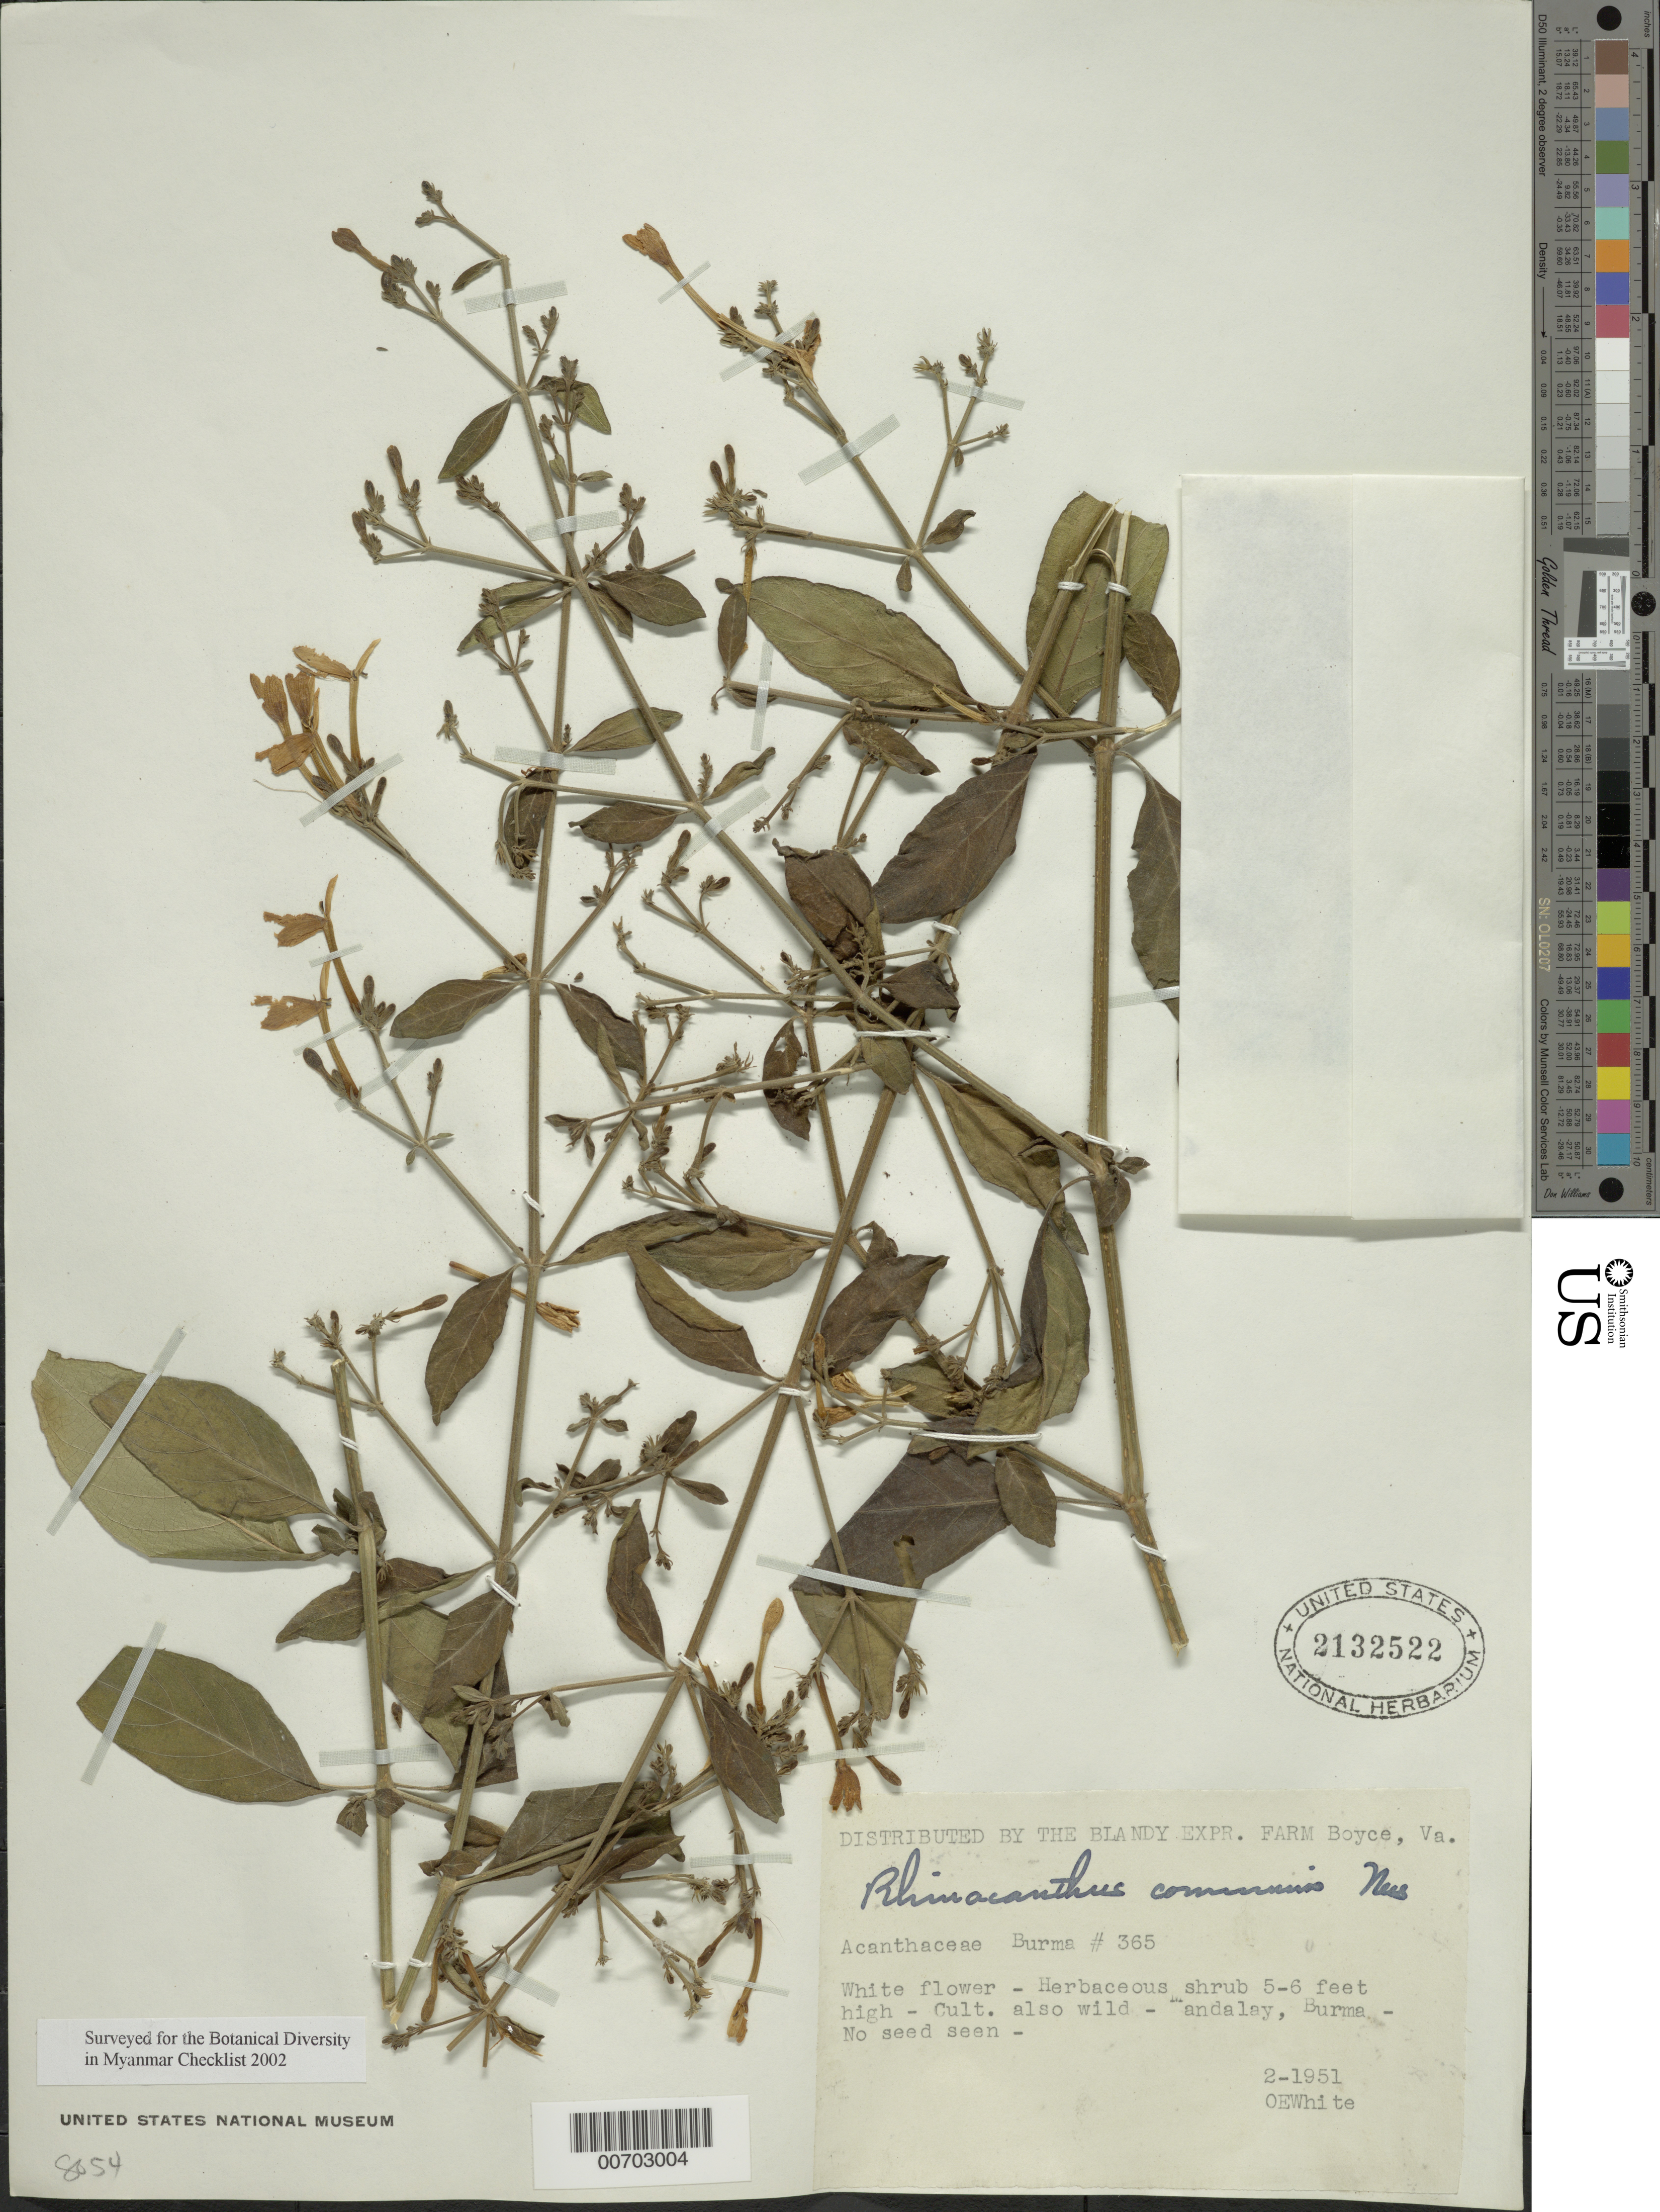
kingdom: Plantae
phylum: Tracheophyta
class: Magnoliopsida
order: Lamiales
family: Acanthaceae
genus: Rhinacanthus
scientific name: Rhinacanthus communis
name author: Nees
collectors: O. E. White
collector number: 365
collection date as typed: Feb 1951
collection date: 1951-02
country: Myanmar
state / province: Mandalay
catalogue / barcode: US 2132522